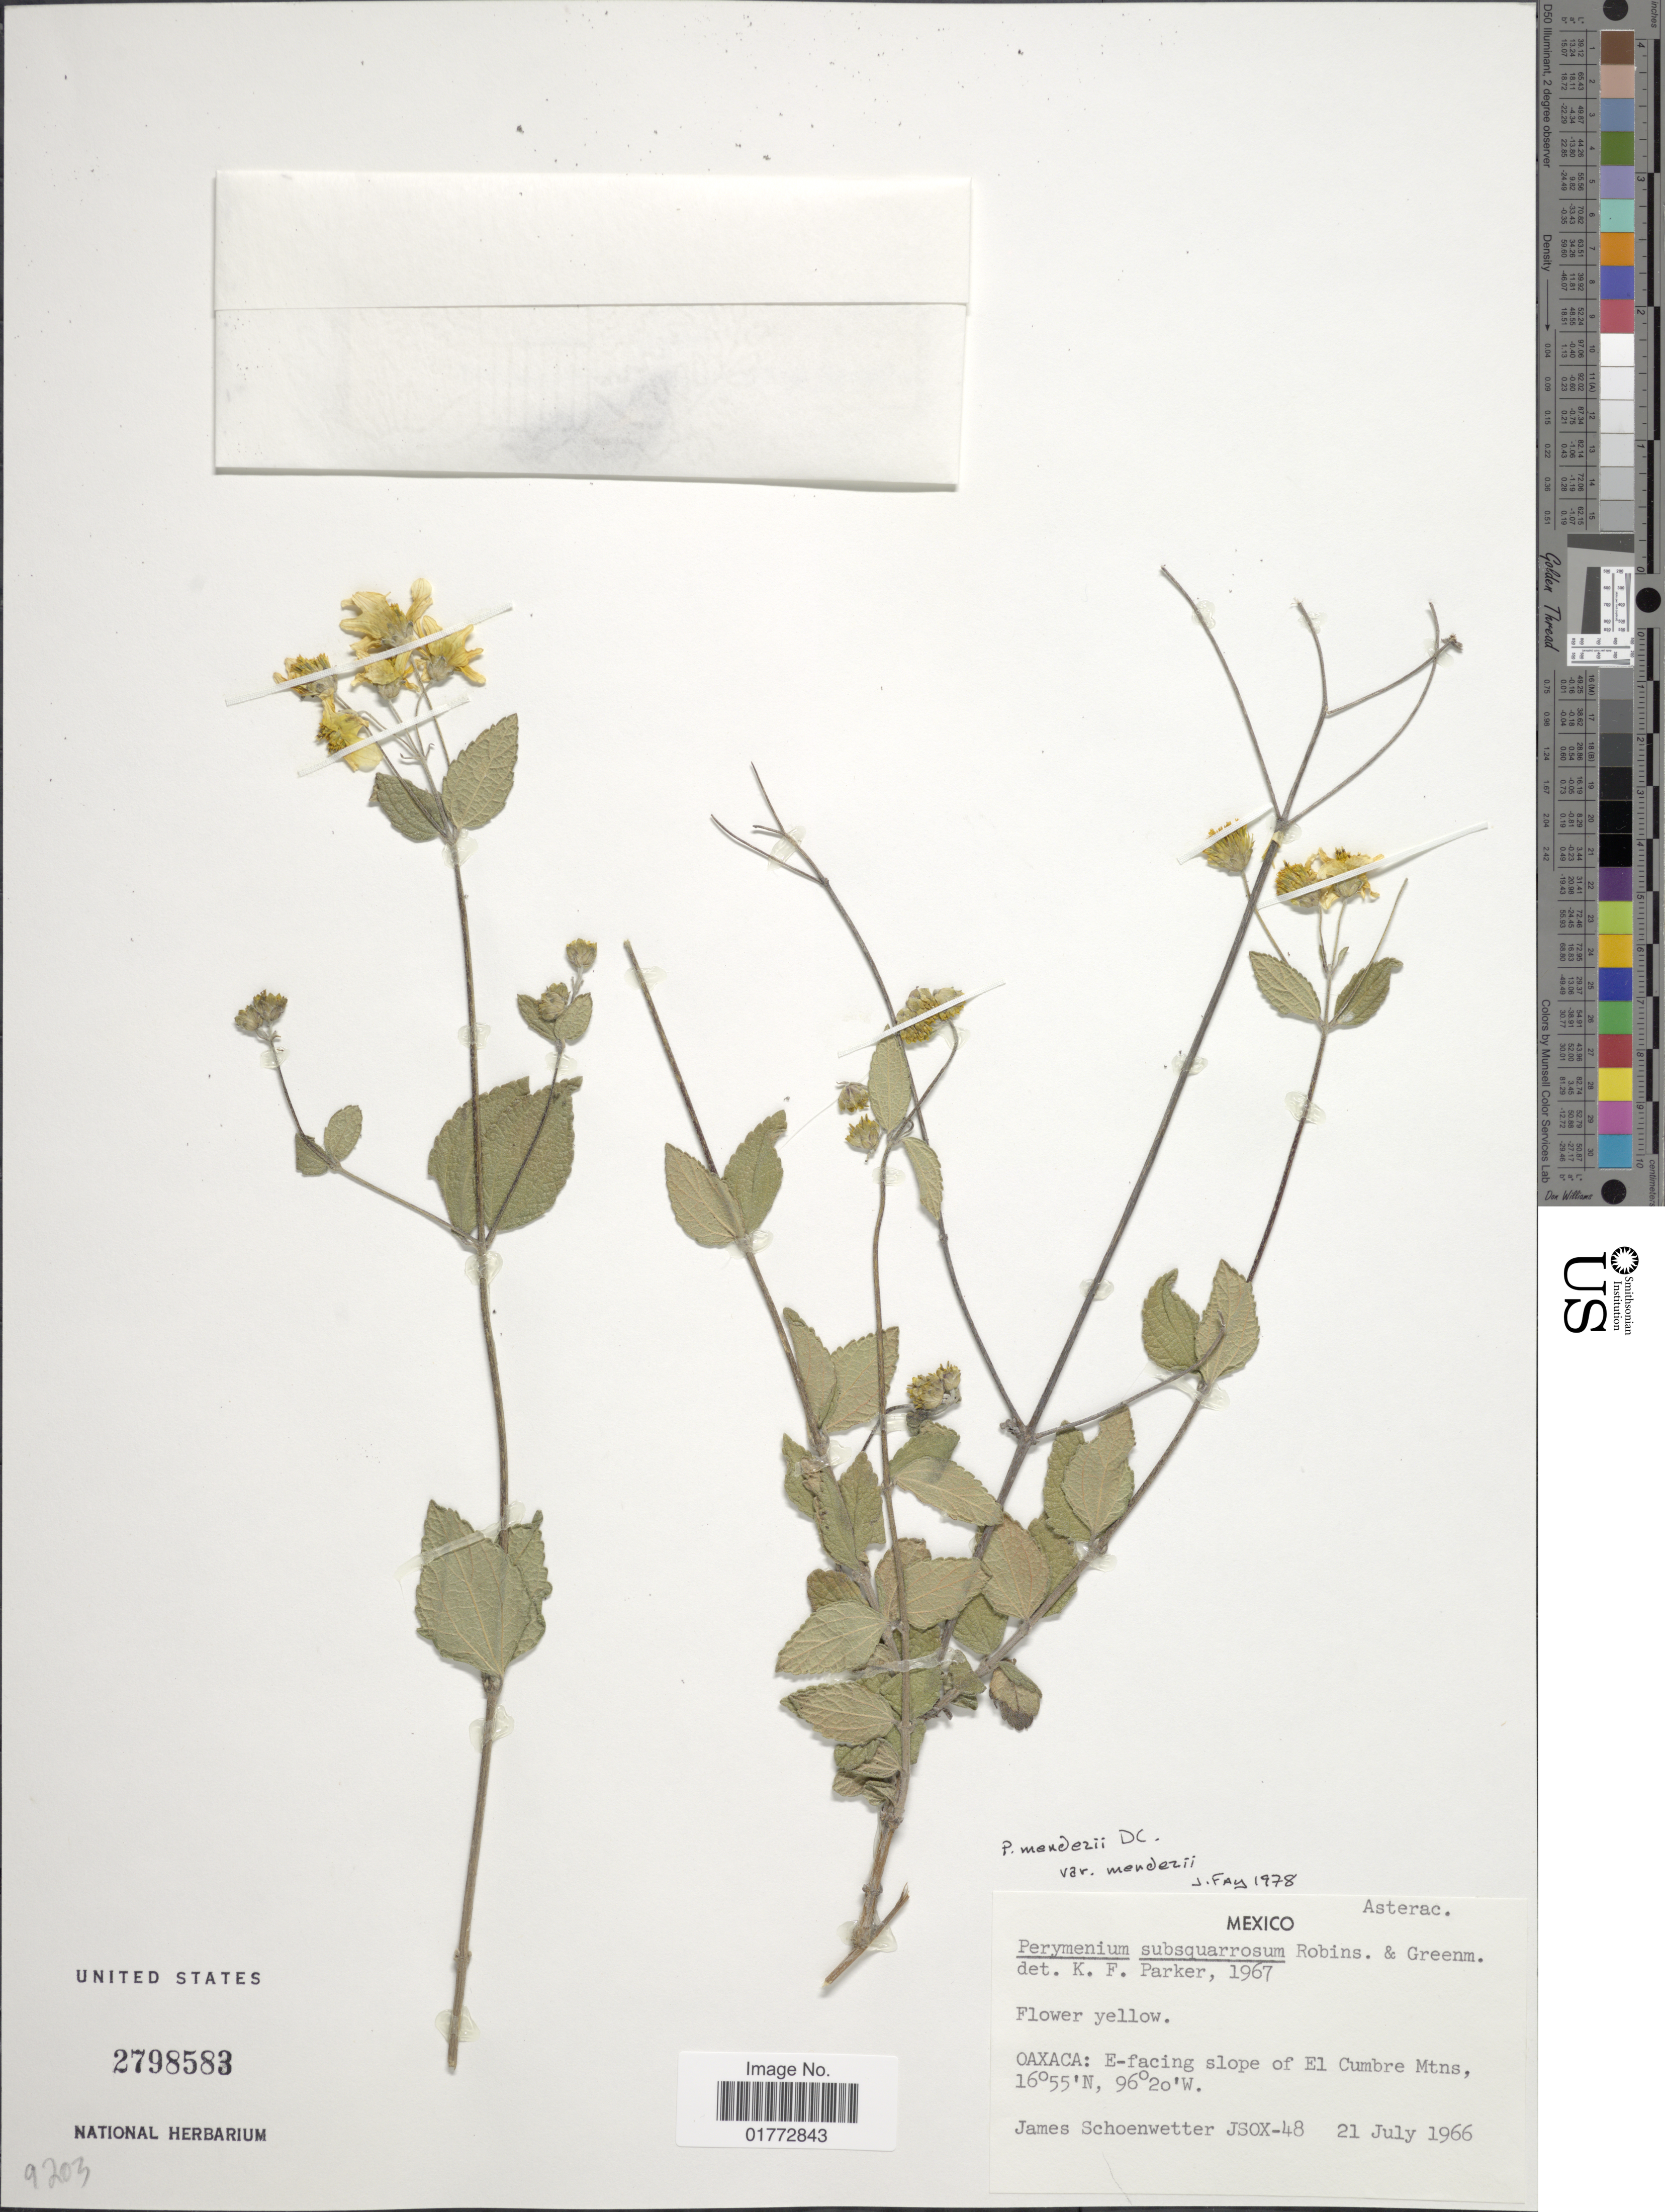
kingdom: Plantae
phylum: Tracheophyta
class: Magnoliopsida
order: Asterales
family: Asteraceae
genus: Perymenium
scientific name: Perymenium mendezii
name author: DC.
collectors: J. Schoenwetter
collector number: JSOX-48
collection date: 1966-07-21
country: Mexico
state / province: Oaxaca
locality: E- facing slope of El Cumbre Mtns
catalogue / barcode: US 2798583